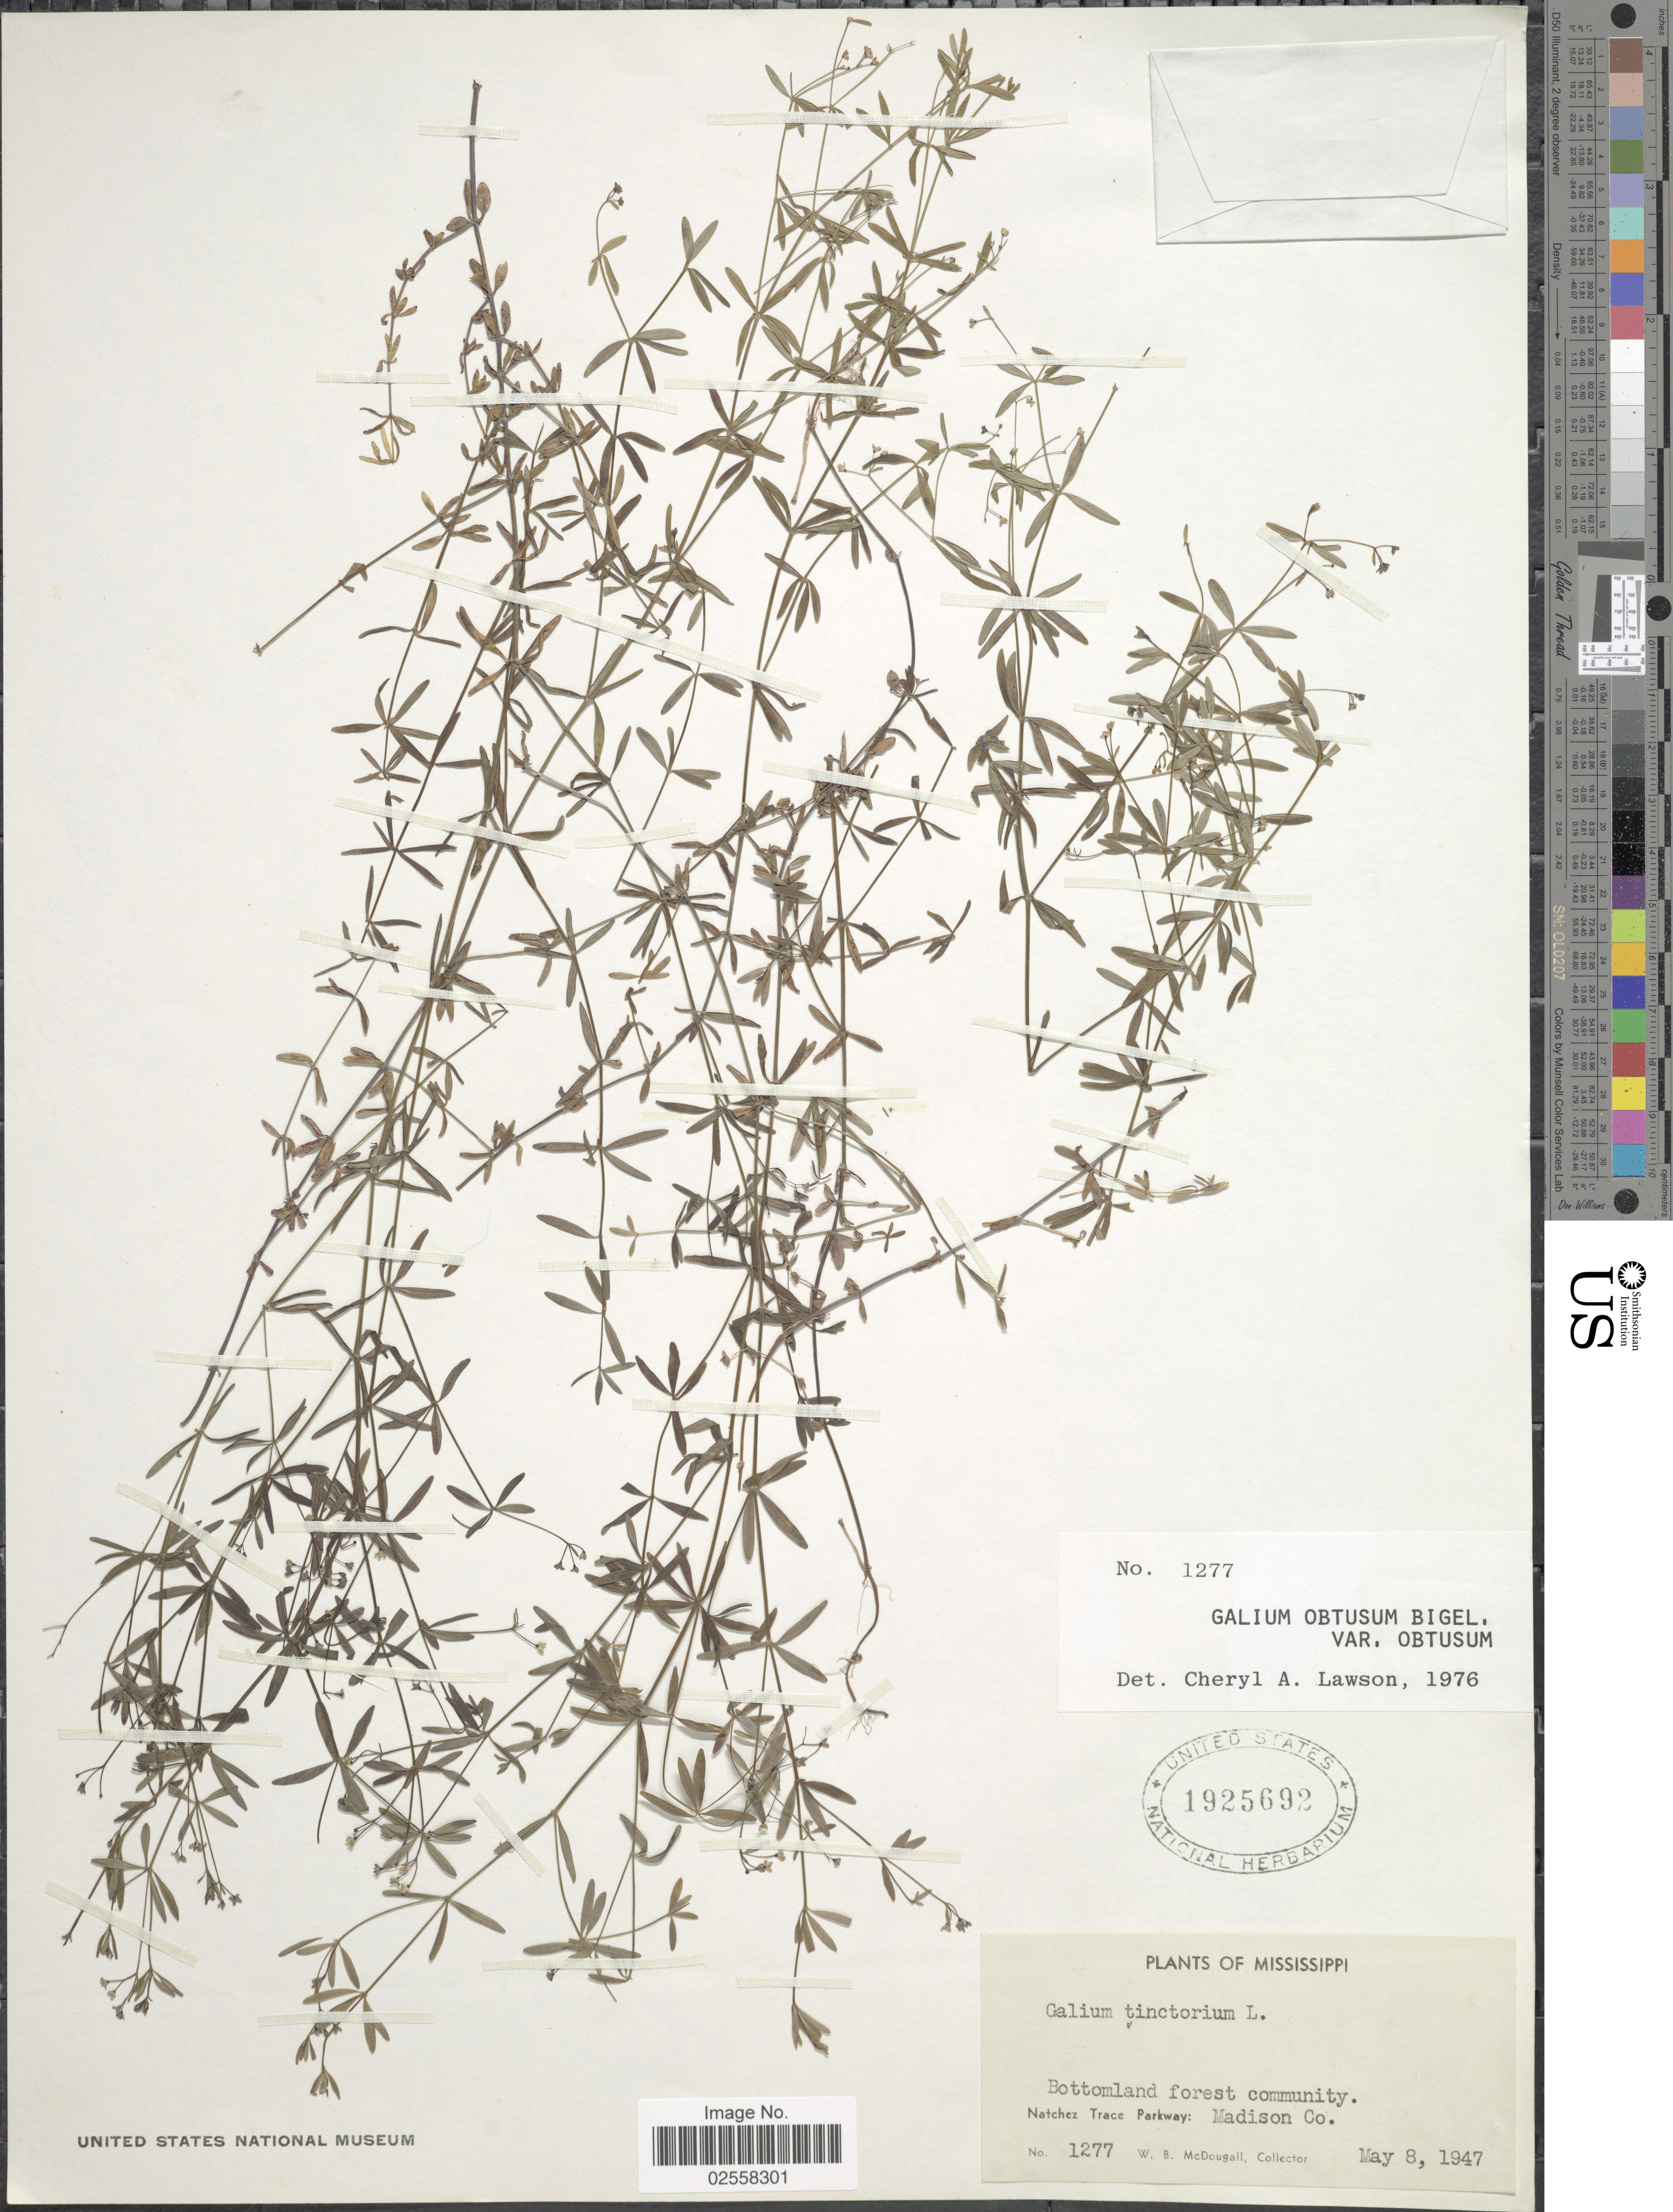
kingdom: Plantae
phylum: Tracheophyta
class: Magnoliopsida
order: Gentianales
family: Rubiaceae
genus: Galium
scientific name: Galium obtusum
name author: Bigelow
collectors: W. B. McDougall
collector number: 1277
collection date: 1947-05-08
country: United States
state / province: Mississippi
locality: Bottomland forest community, Natchez Trace Parkway, Madison Co.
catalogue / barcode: US 1925692